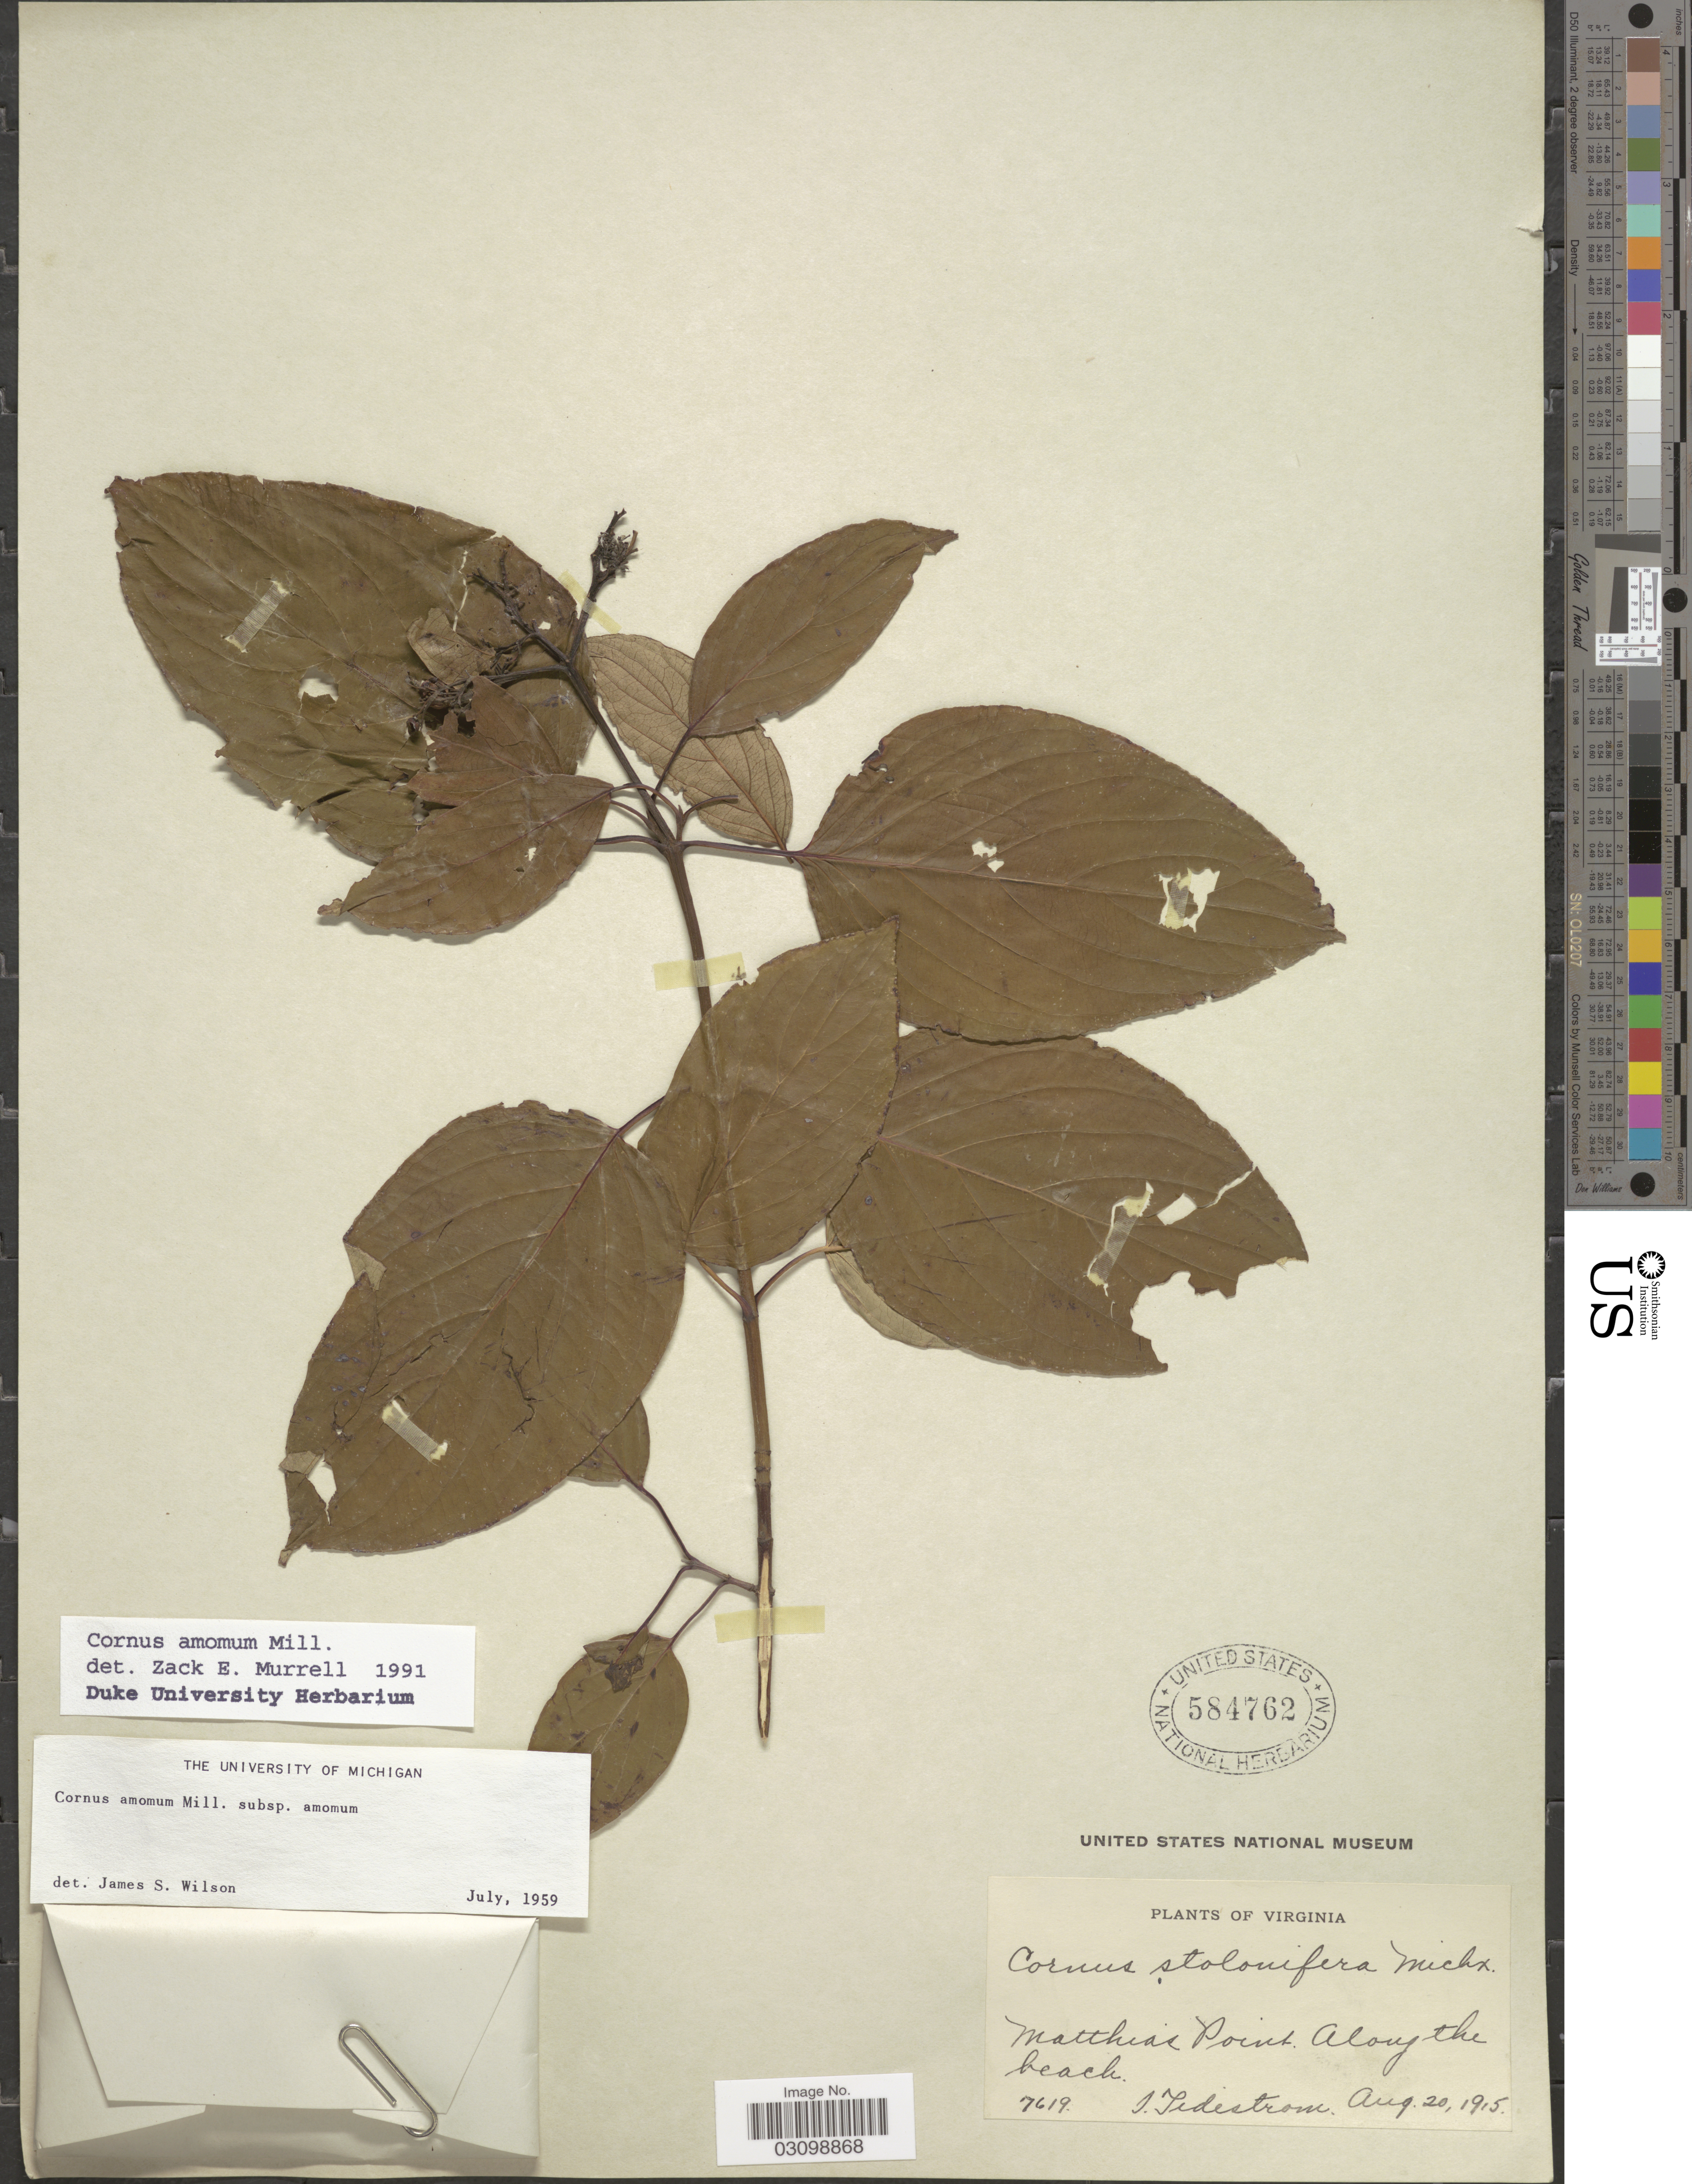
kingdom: Plantae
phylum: Tracheophyta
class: Magnoliopsida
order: Cornales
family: Cornaceae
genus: Cornus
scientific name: Cornus amomum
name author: Mill.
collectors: I. F. Tidestrom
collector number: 7619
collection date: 1915-08-20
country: United States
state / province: Virginia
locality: Matthias Point. Along the beach.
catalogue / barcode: US 584762